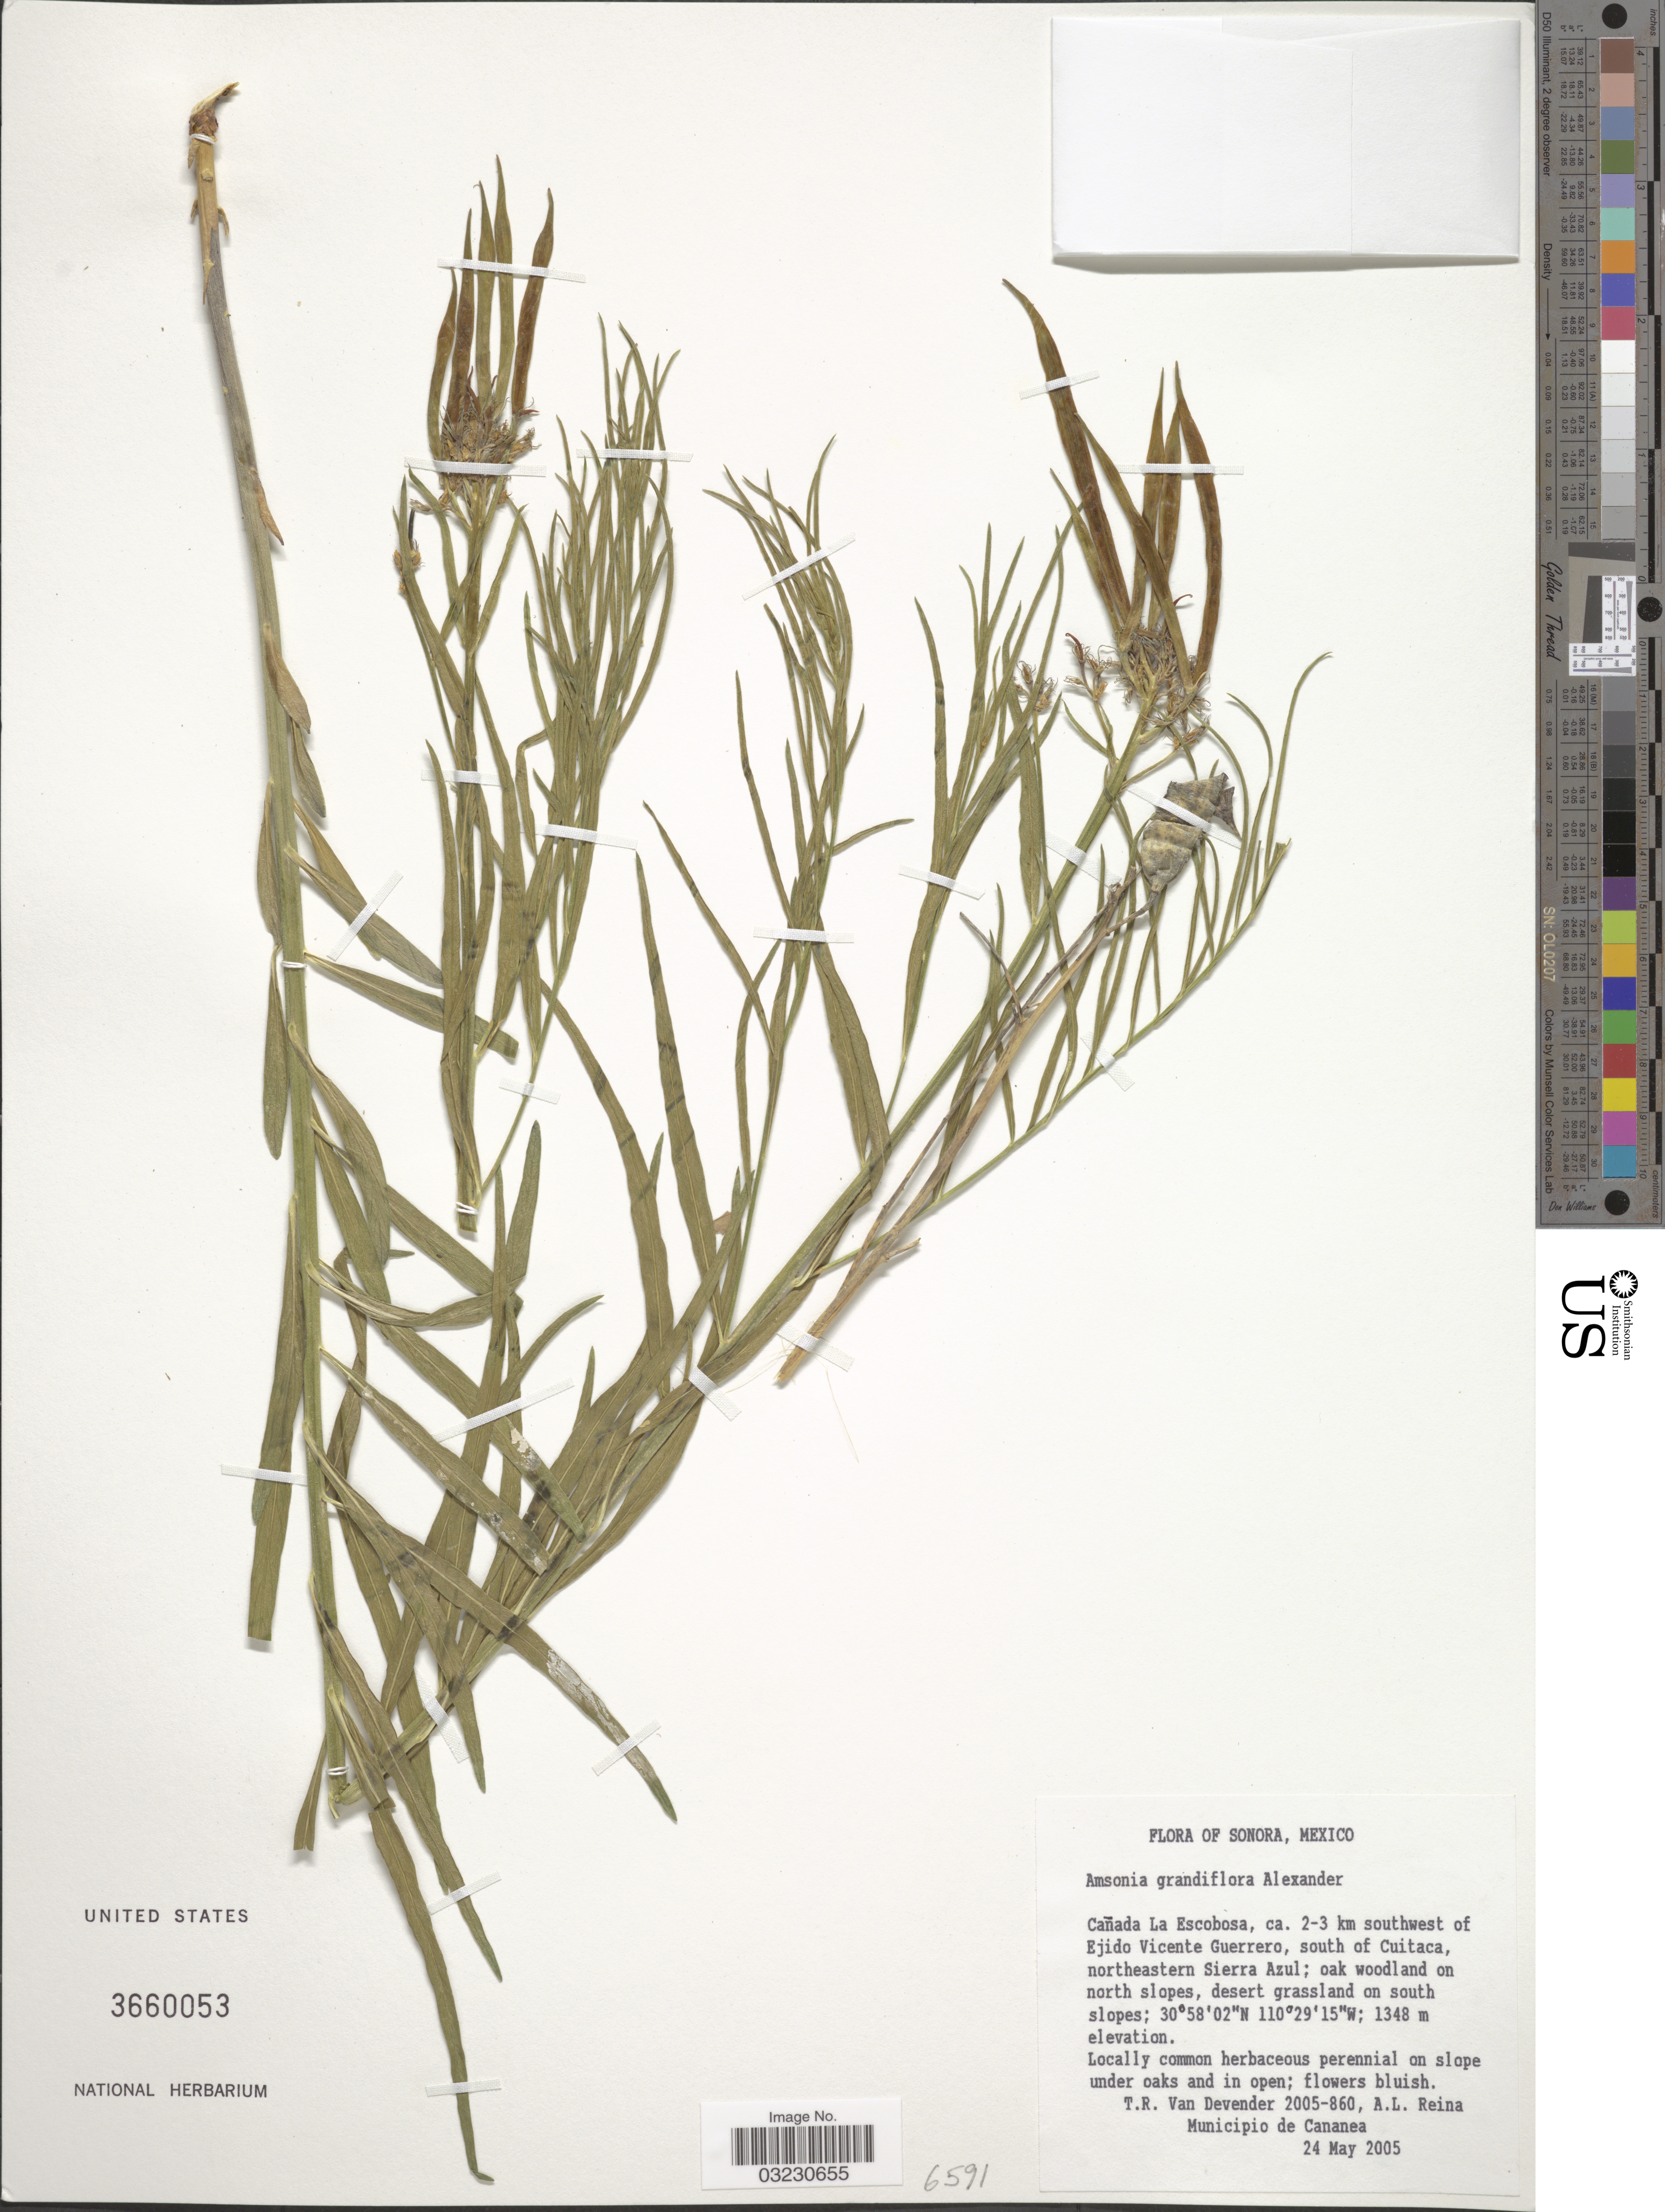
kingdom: Plantae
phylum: Tracheophyta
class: Magnoliopsida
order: Gentianales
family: Apocynaceae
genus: Amsonia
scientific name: Amsonia grandiflora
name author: Alexander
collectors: T. R. Van Devender & A. Reina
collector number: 2005-860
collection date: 2005-05-24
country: Mexico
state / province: Sonora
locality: Cañada La Escobosa, ca. 2-3 km southwest of Ejido Vicente Guerrero, south of Cuitaca, northeastern Sierra Azul; oak woodland on north slopes, desert grassland on south slopes. Municipio de Cananea.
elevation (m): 1348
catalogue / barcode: US 3660053